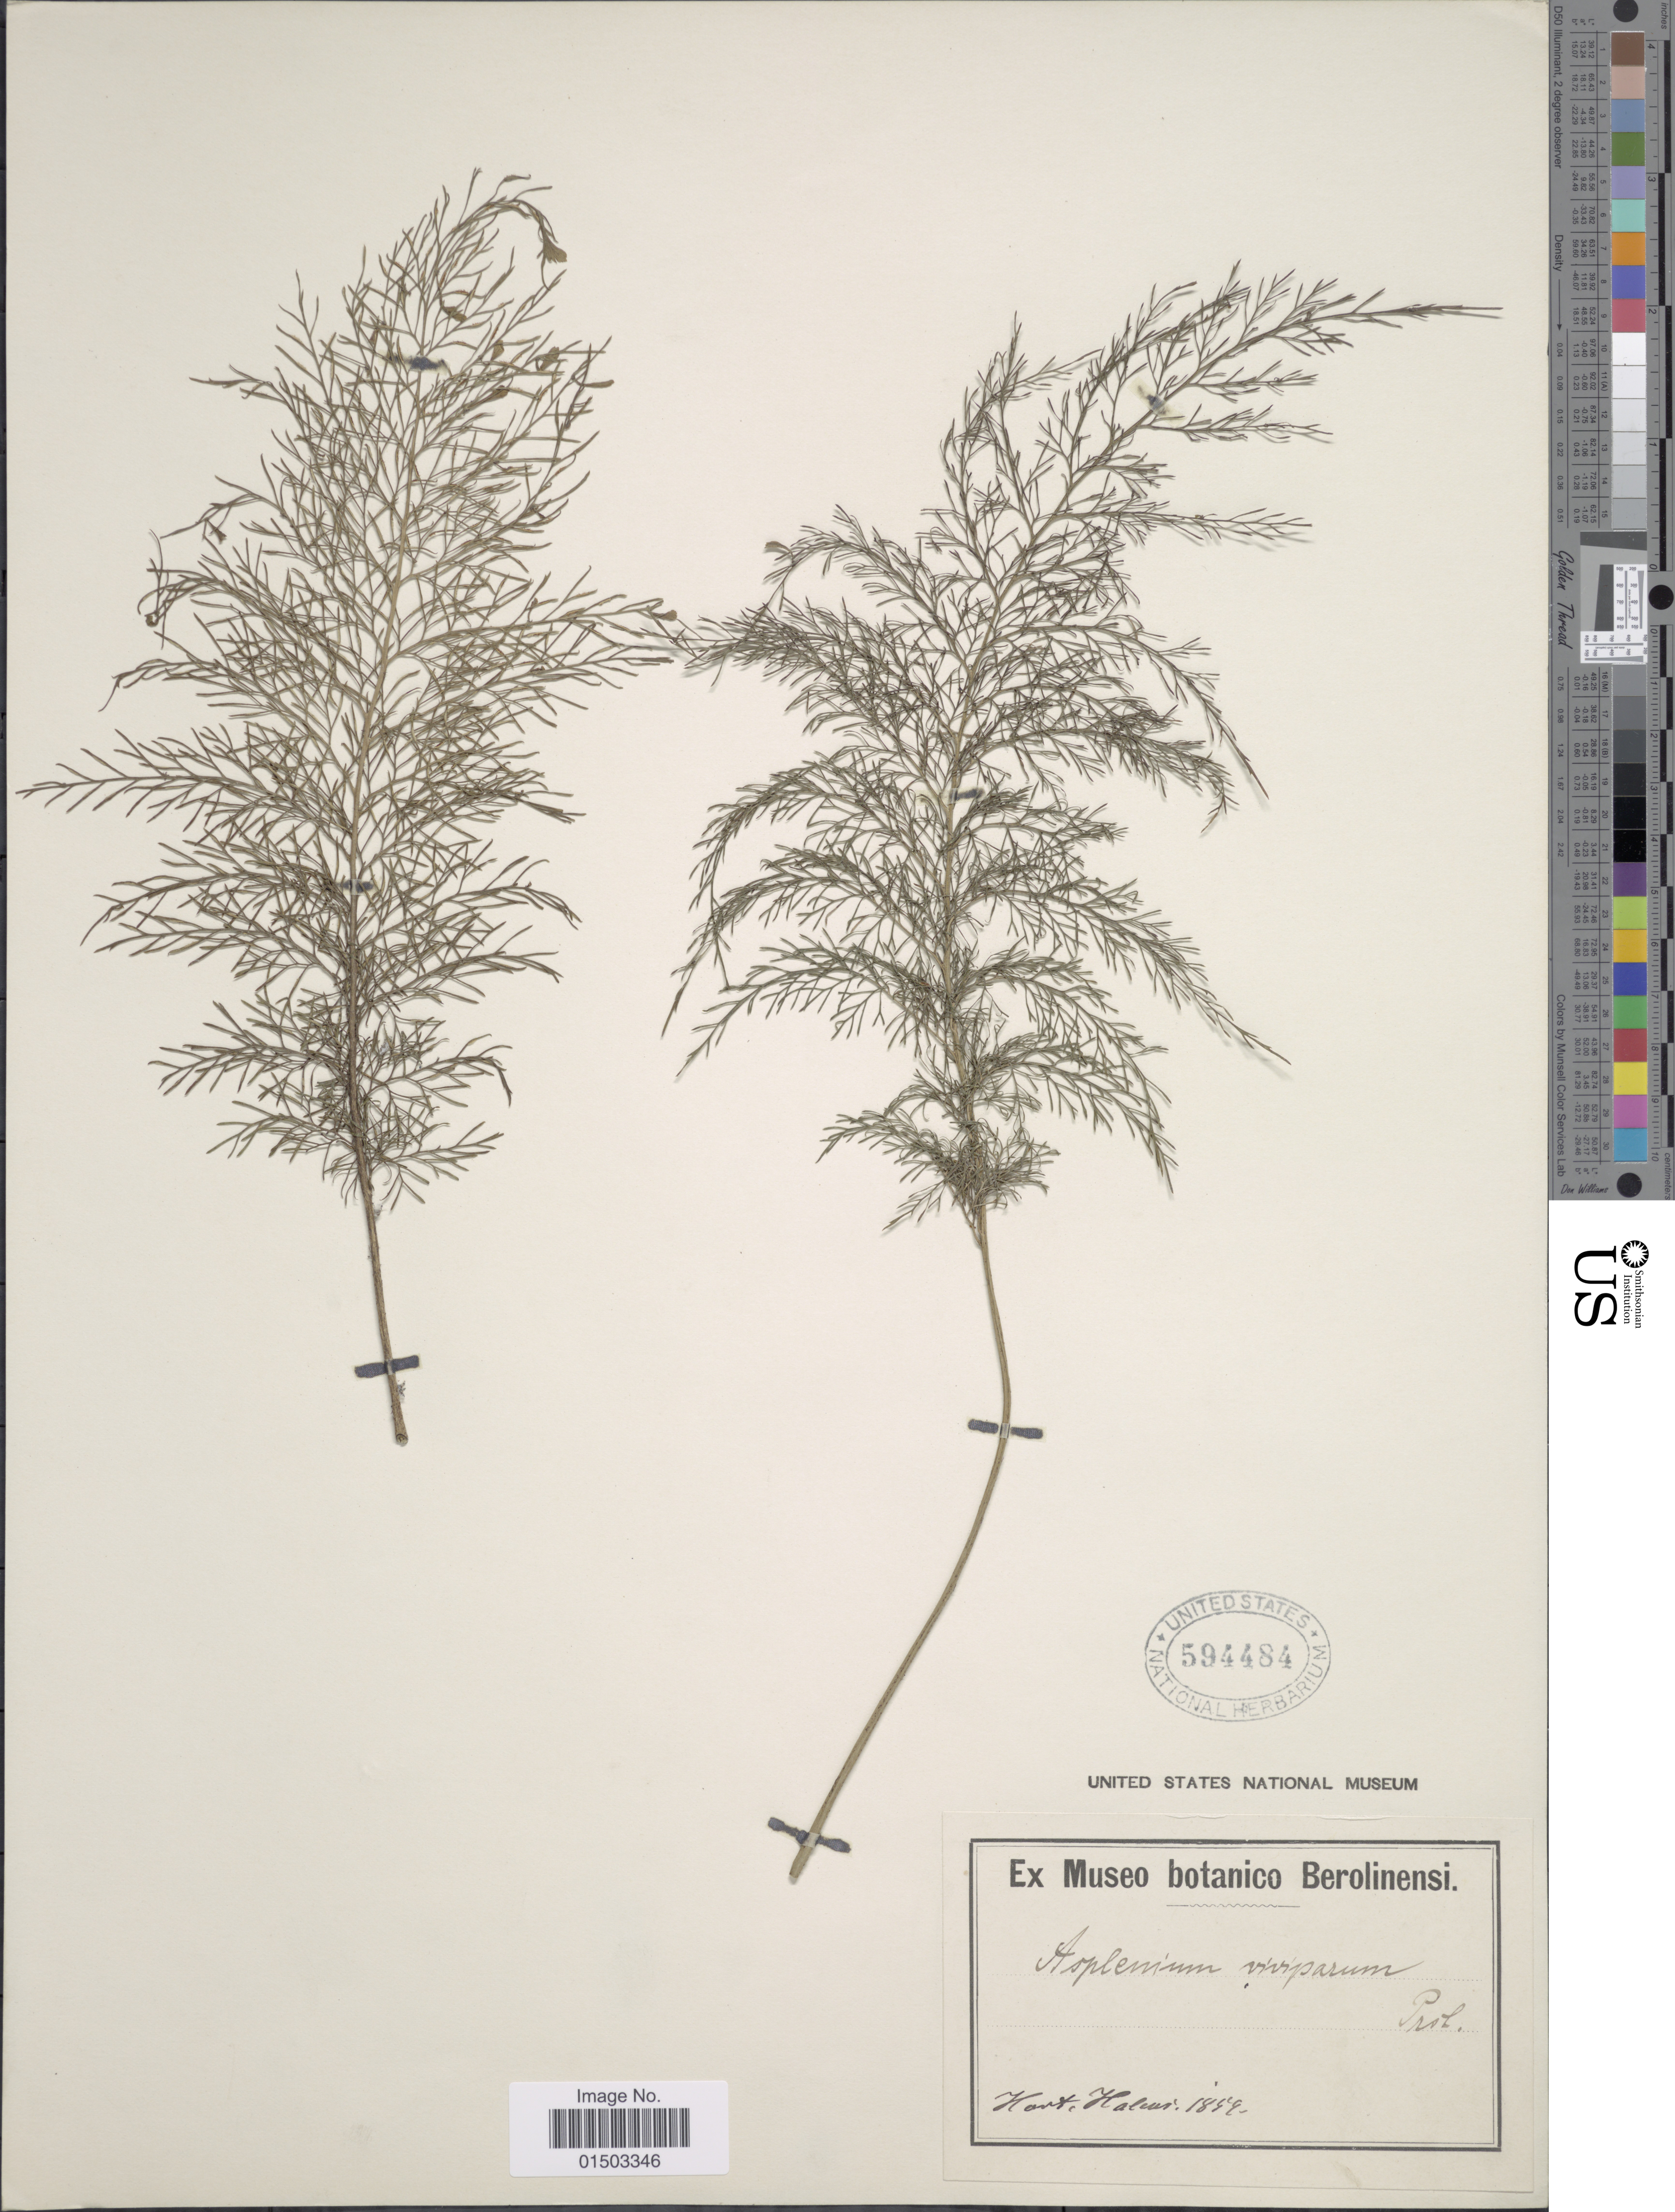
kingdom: Plantae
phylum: Tracheophyta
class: Polypodiopsida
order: Polypodiales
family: Aspleniaceae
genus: Asplenium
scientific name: Asplenium daucifolium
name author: Lam.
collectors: ex Museo Botanico Berolinensi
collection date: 1859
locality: Hort. Halus [interpreted].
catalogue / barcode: US 594484